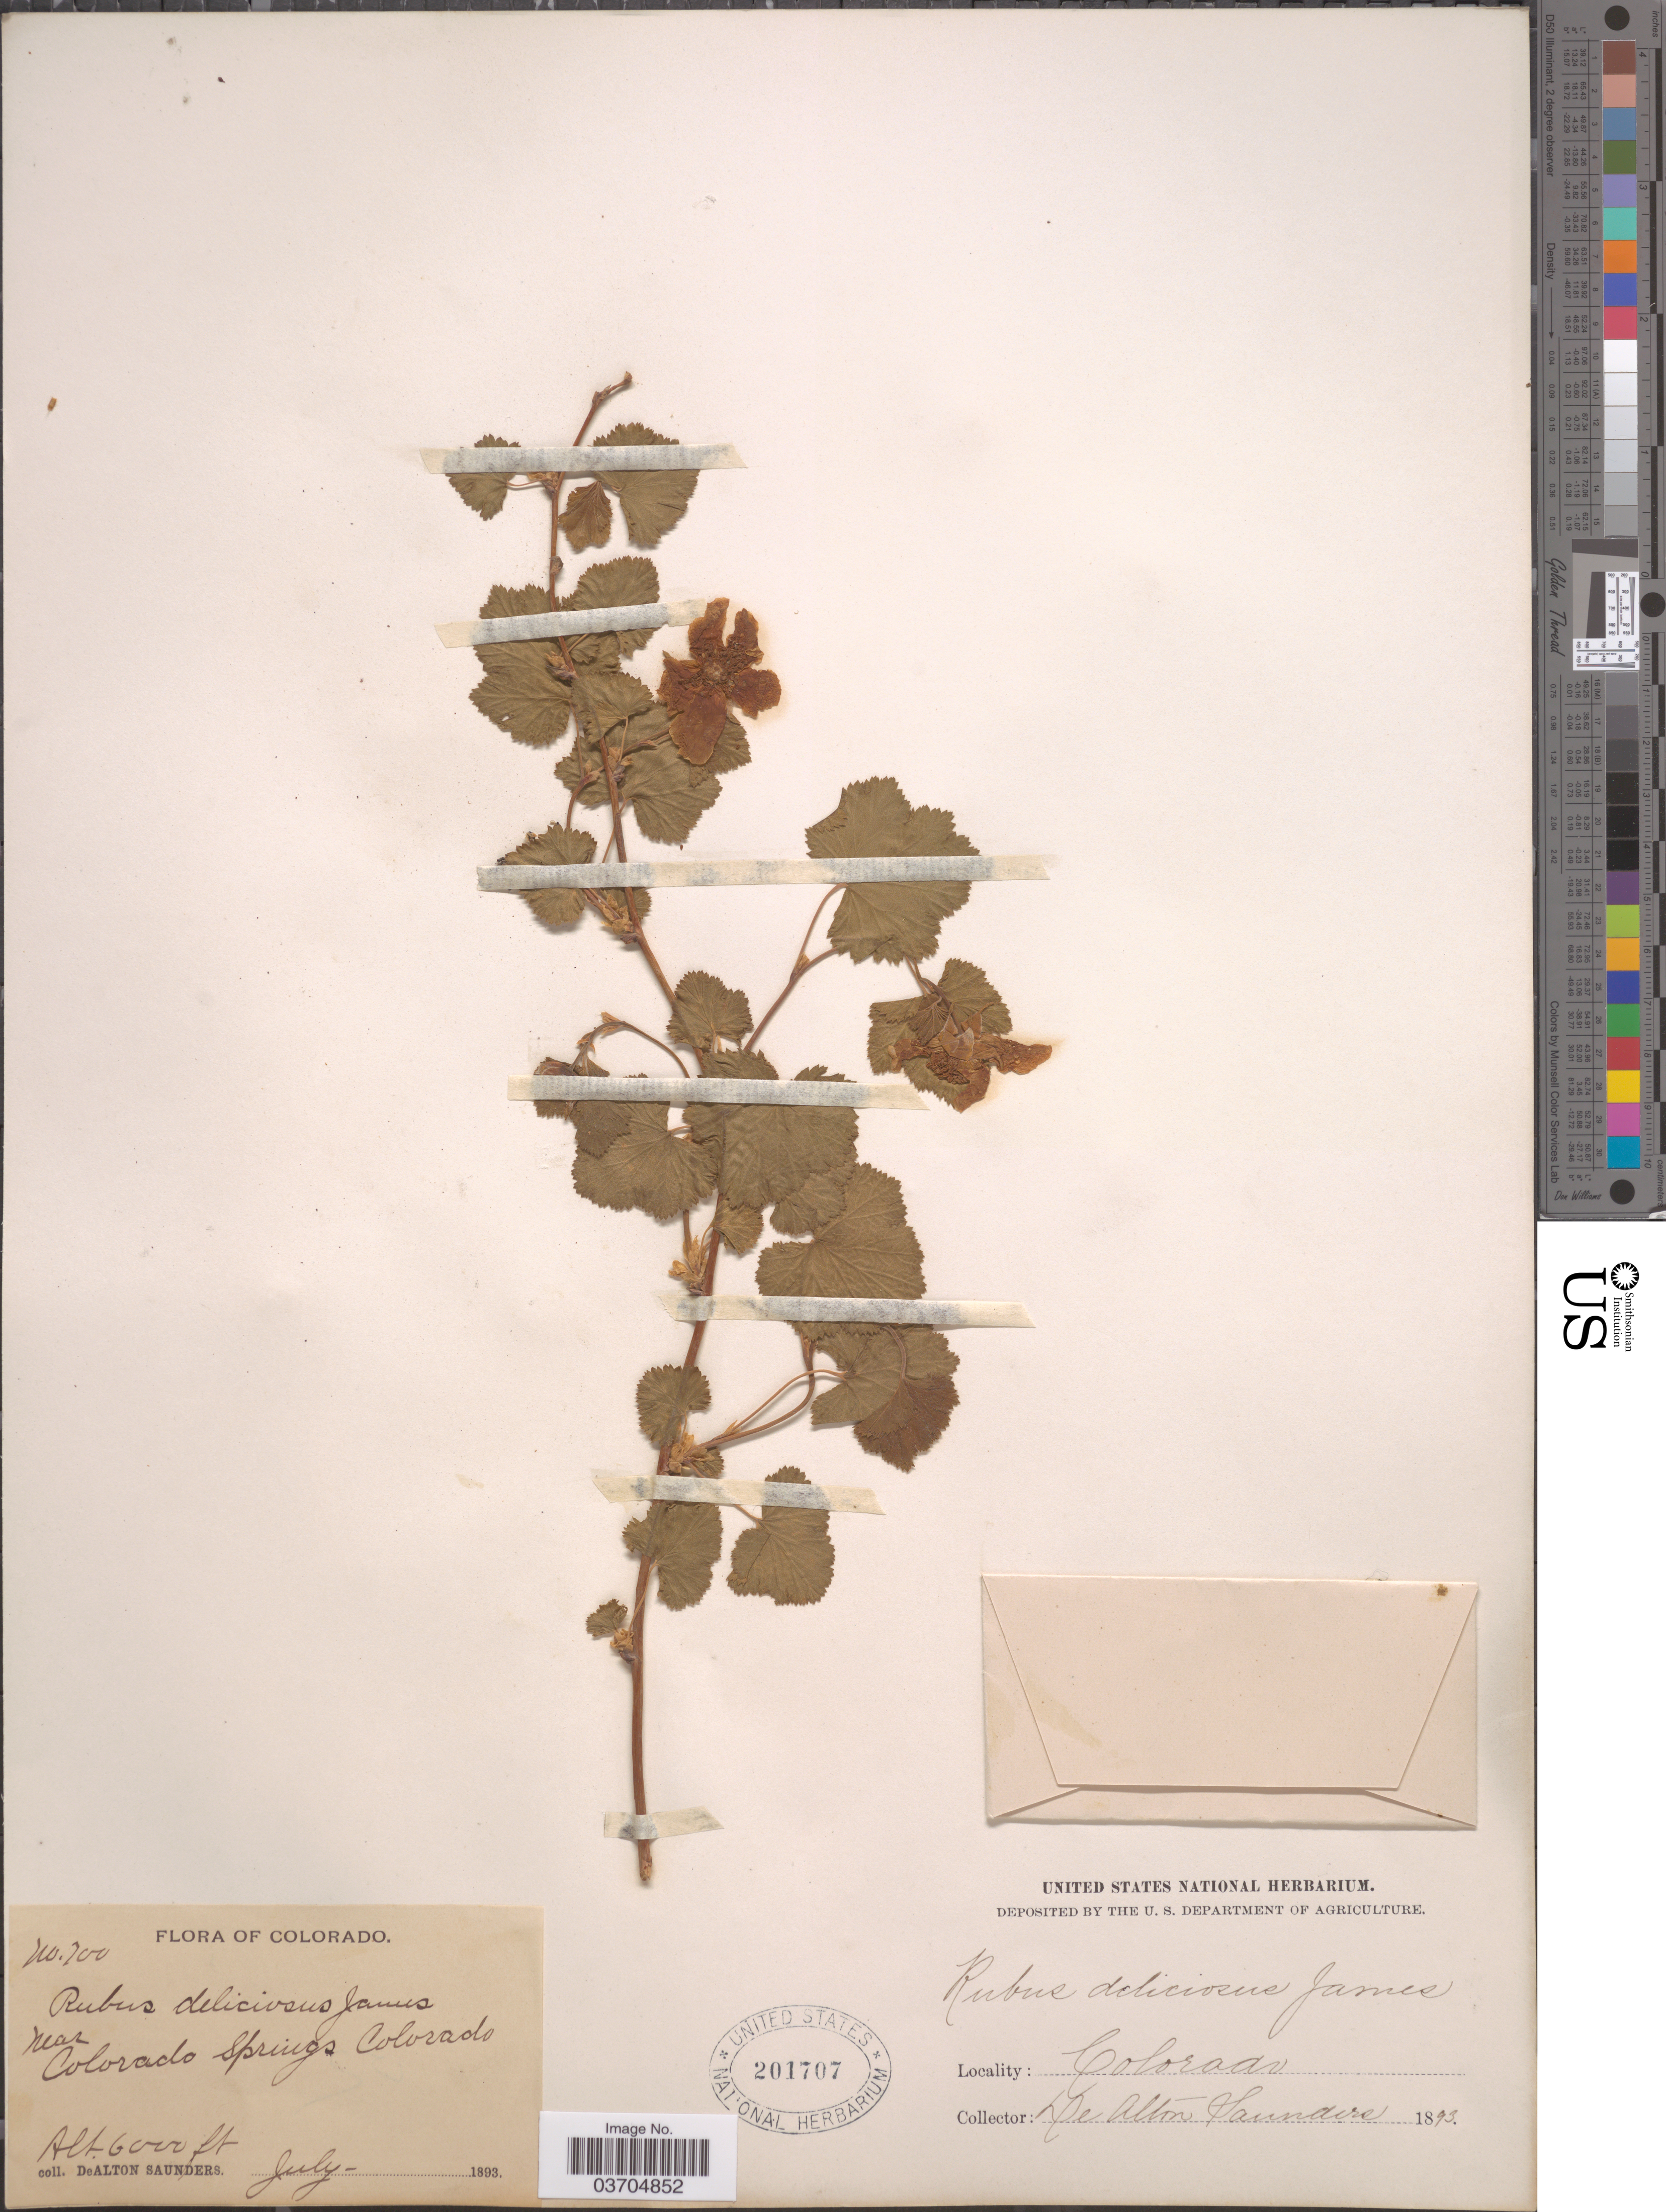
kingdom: Plantae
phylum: Tracheophyta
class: Magnoliopsida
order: Rosales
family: Rosaceae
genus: Rubus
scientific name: Rubus deliciosus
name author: Torr.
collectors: D. A. Saunders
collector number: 700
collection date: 1893-07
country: United States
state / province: Colorado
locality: Near Colorado Springs.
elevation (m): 1829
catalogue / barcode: US 201707